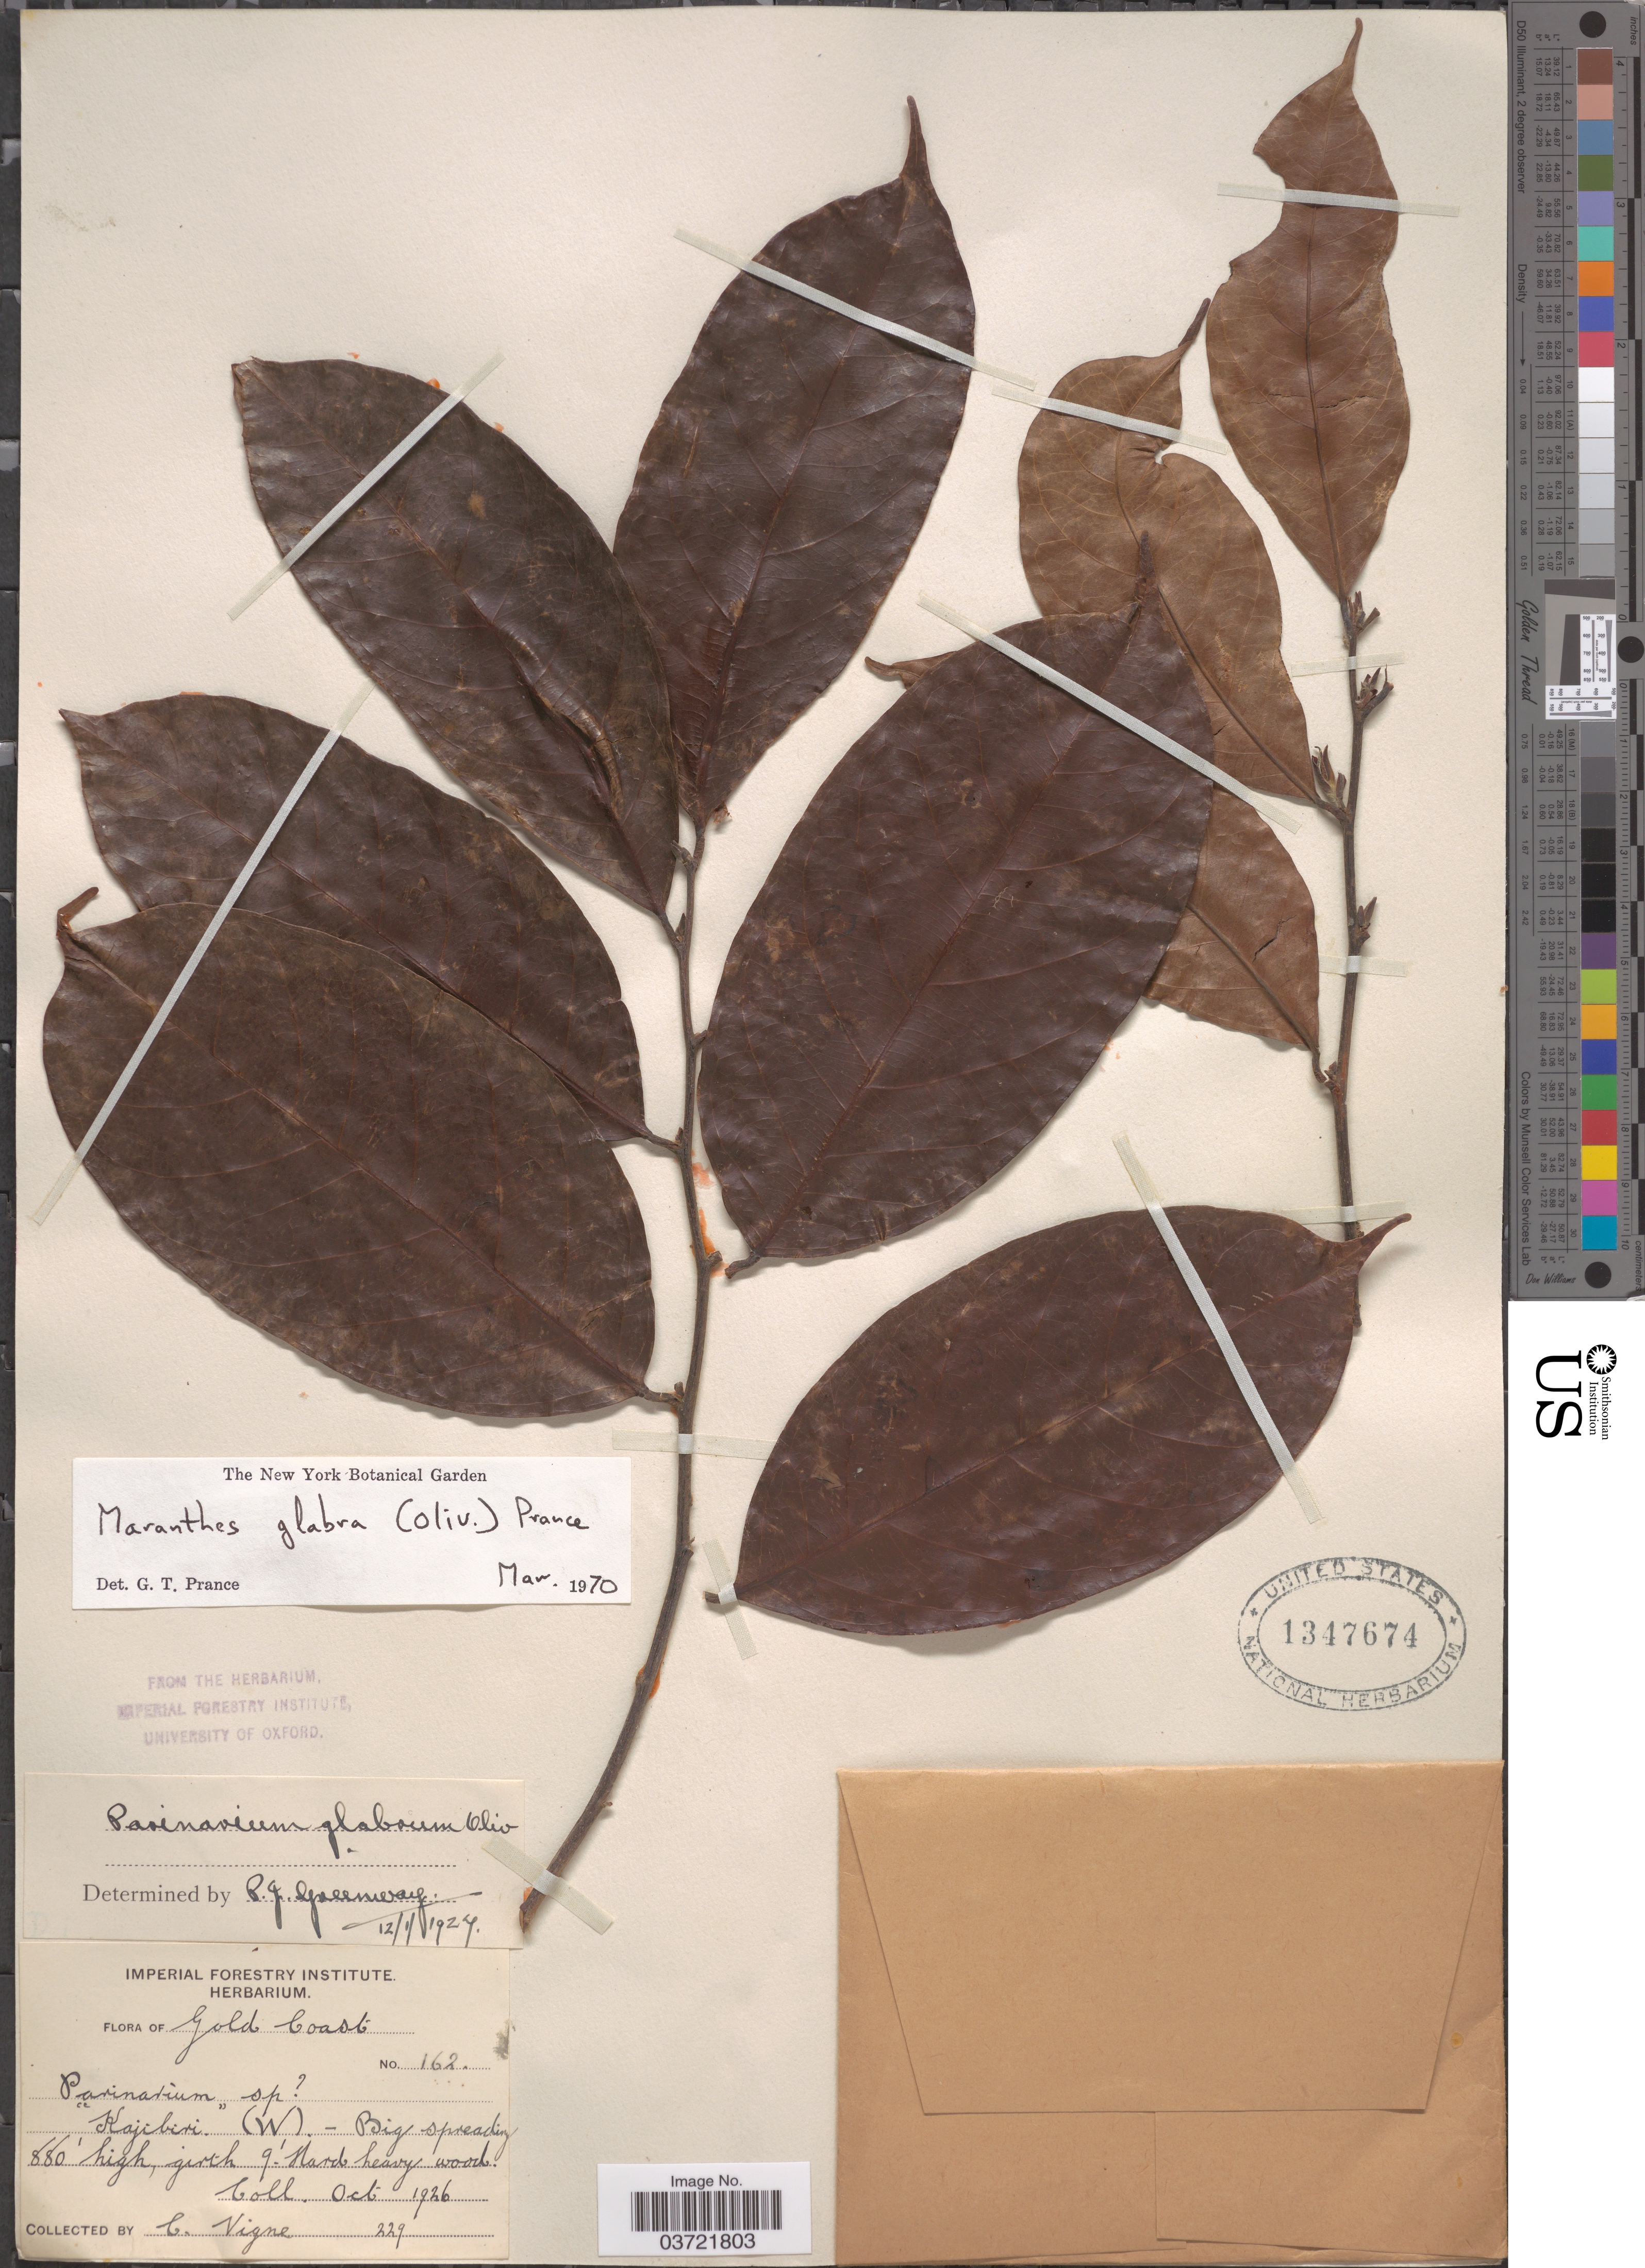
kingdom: Plantae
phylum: Tracheophyta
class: Magnoliopsida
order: Malpighiales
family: Chrysobalanaceae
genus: Maranthes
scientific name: Maranthes glabra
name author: (Oliv.) Prance & F. White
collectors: C. Vigne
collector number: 229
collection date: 1926-10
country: Ghana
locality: Gold Coast.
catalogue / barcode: US 1347674